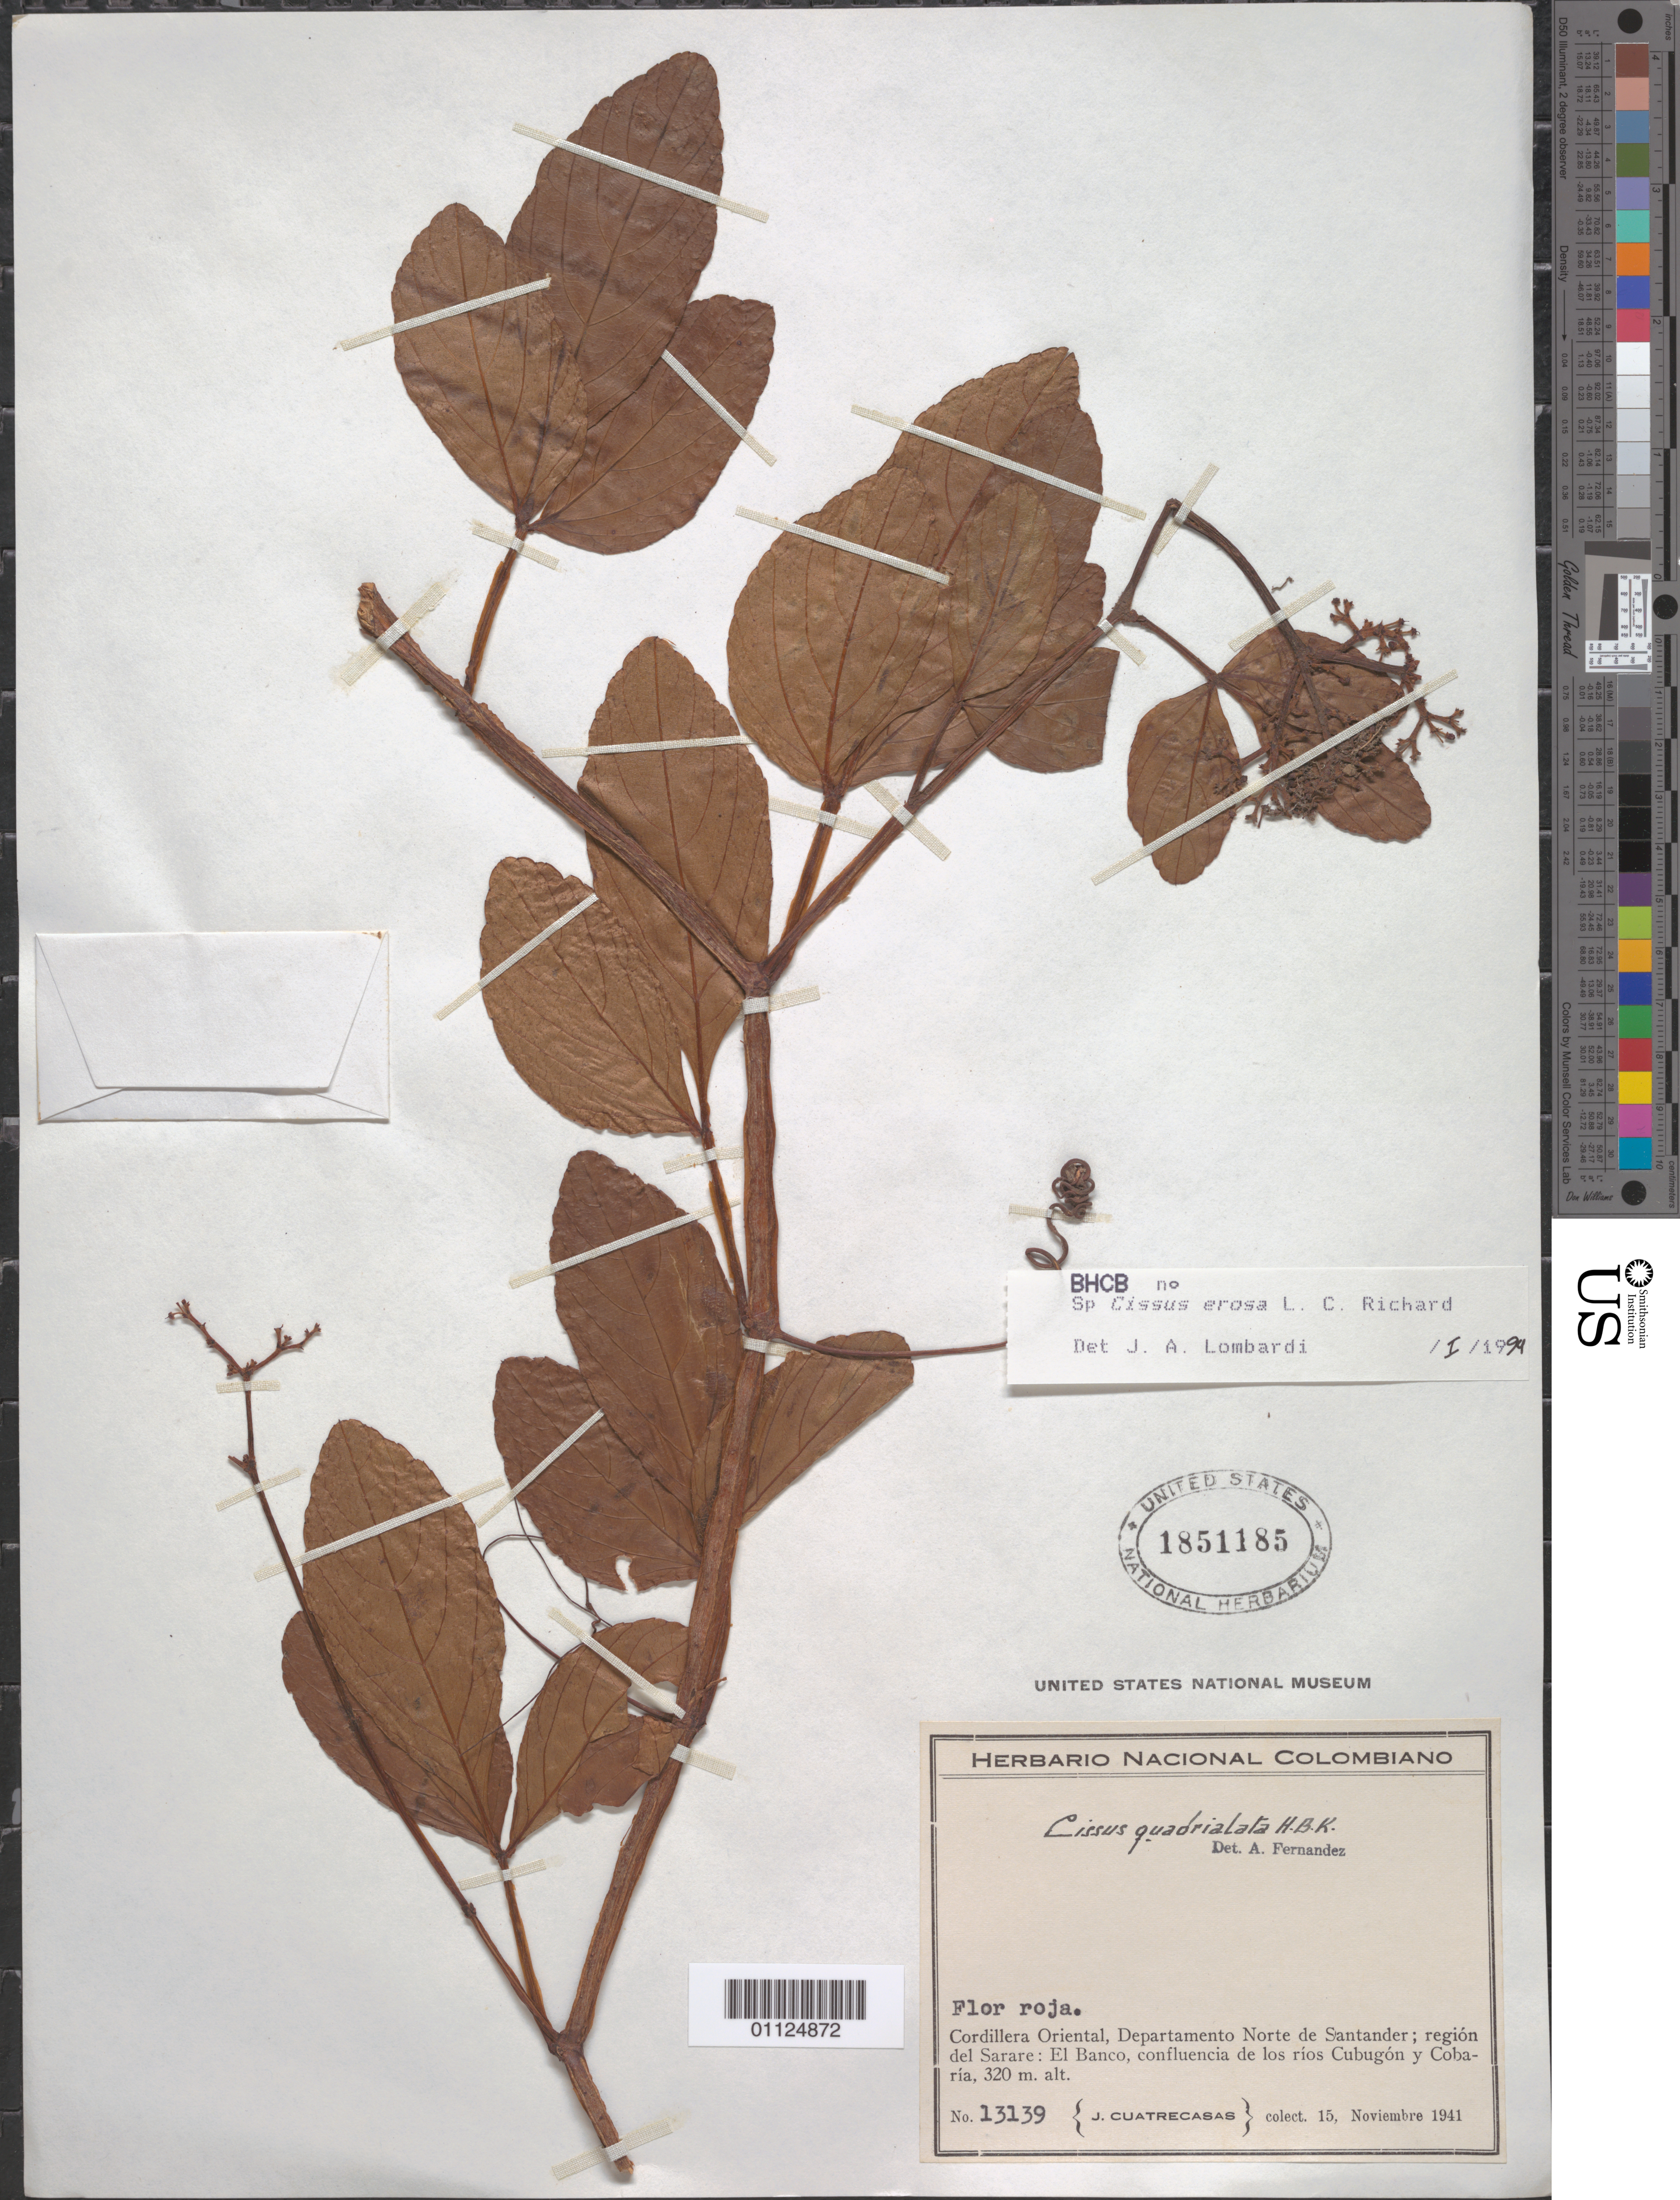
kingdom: Plantae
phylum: Tracheophyta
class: Magnoliopsida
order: Vitales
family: Vitaceae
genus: Cissus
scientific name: Cissus erosa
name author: Rich.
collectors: J. Cuatrecasas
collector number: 13139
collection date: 1941-11-15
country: Colombia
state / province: Norte de Santander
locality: Cordillera Oriental, Dept. Norte de Santander; region del Sarare: El Banco, confluencia de los rios Cubugon y Cobaria.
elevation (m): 320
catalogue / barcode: US 1851185